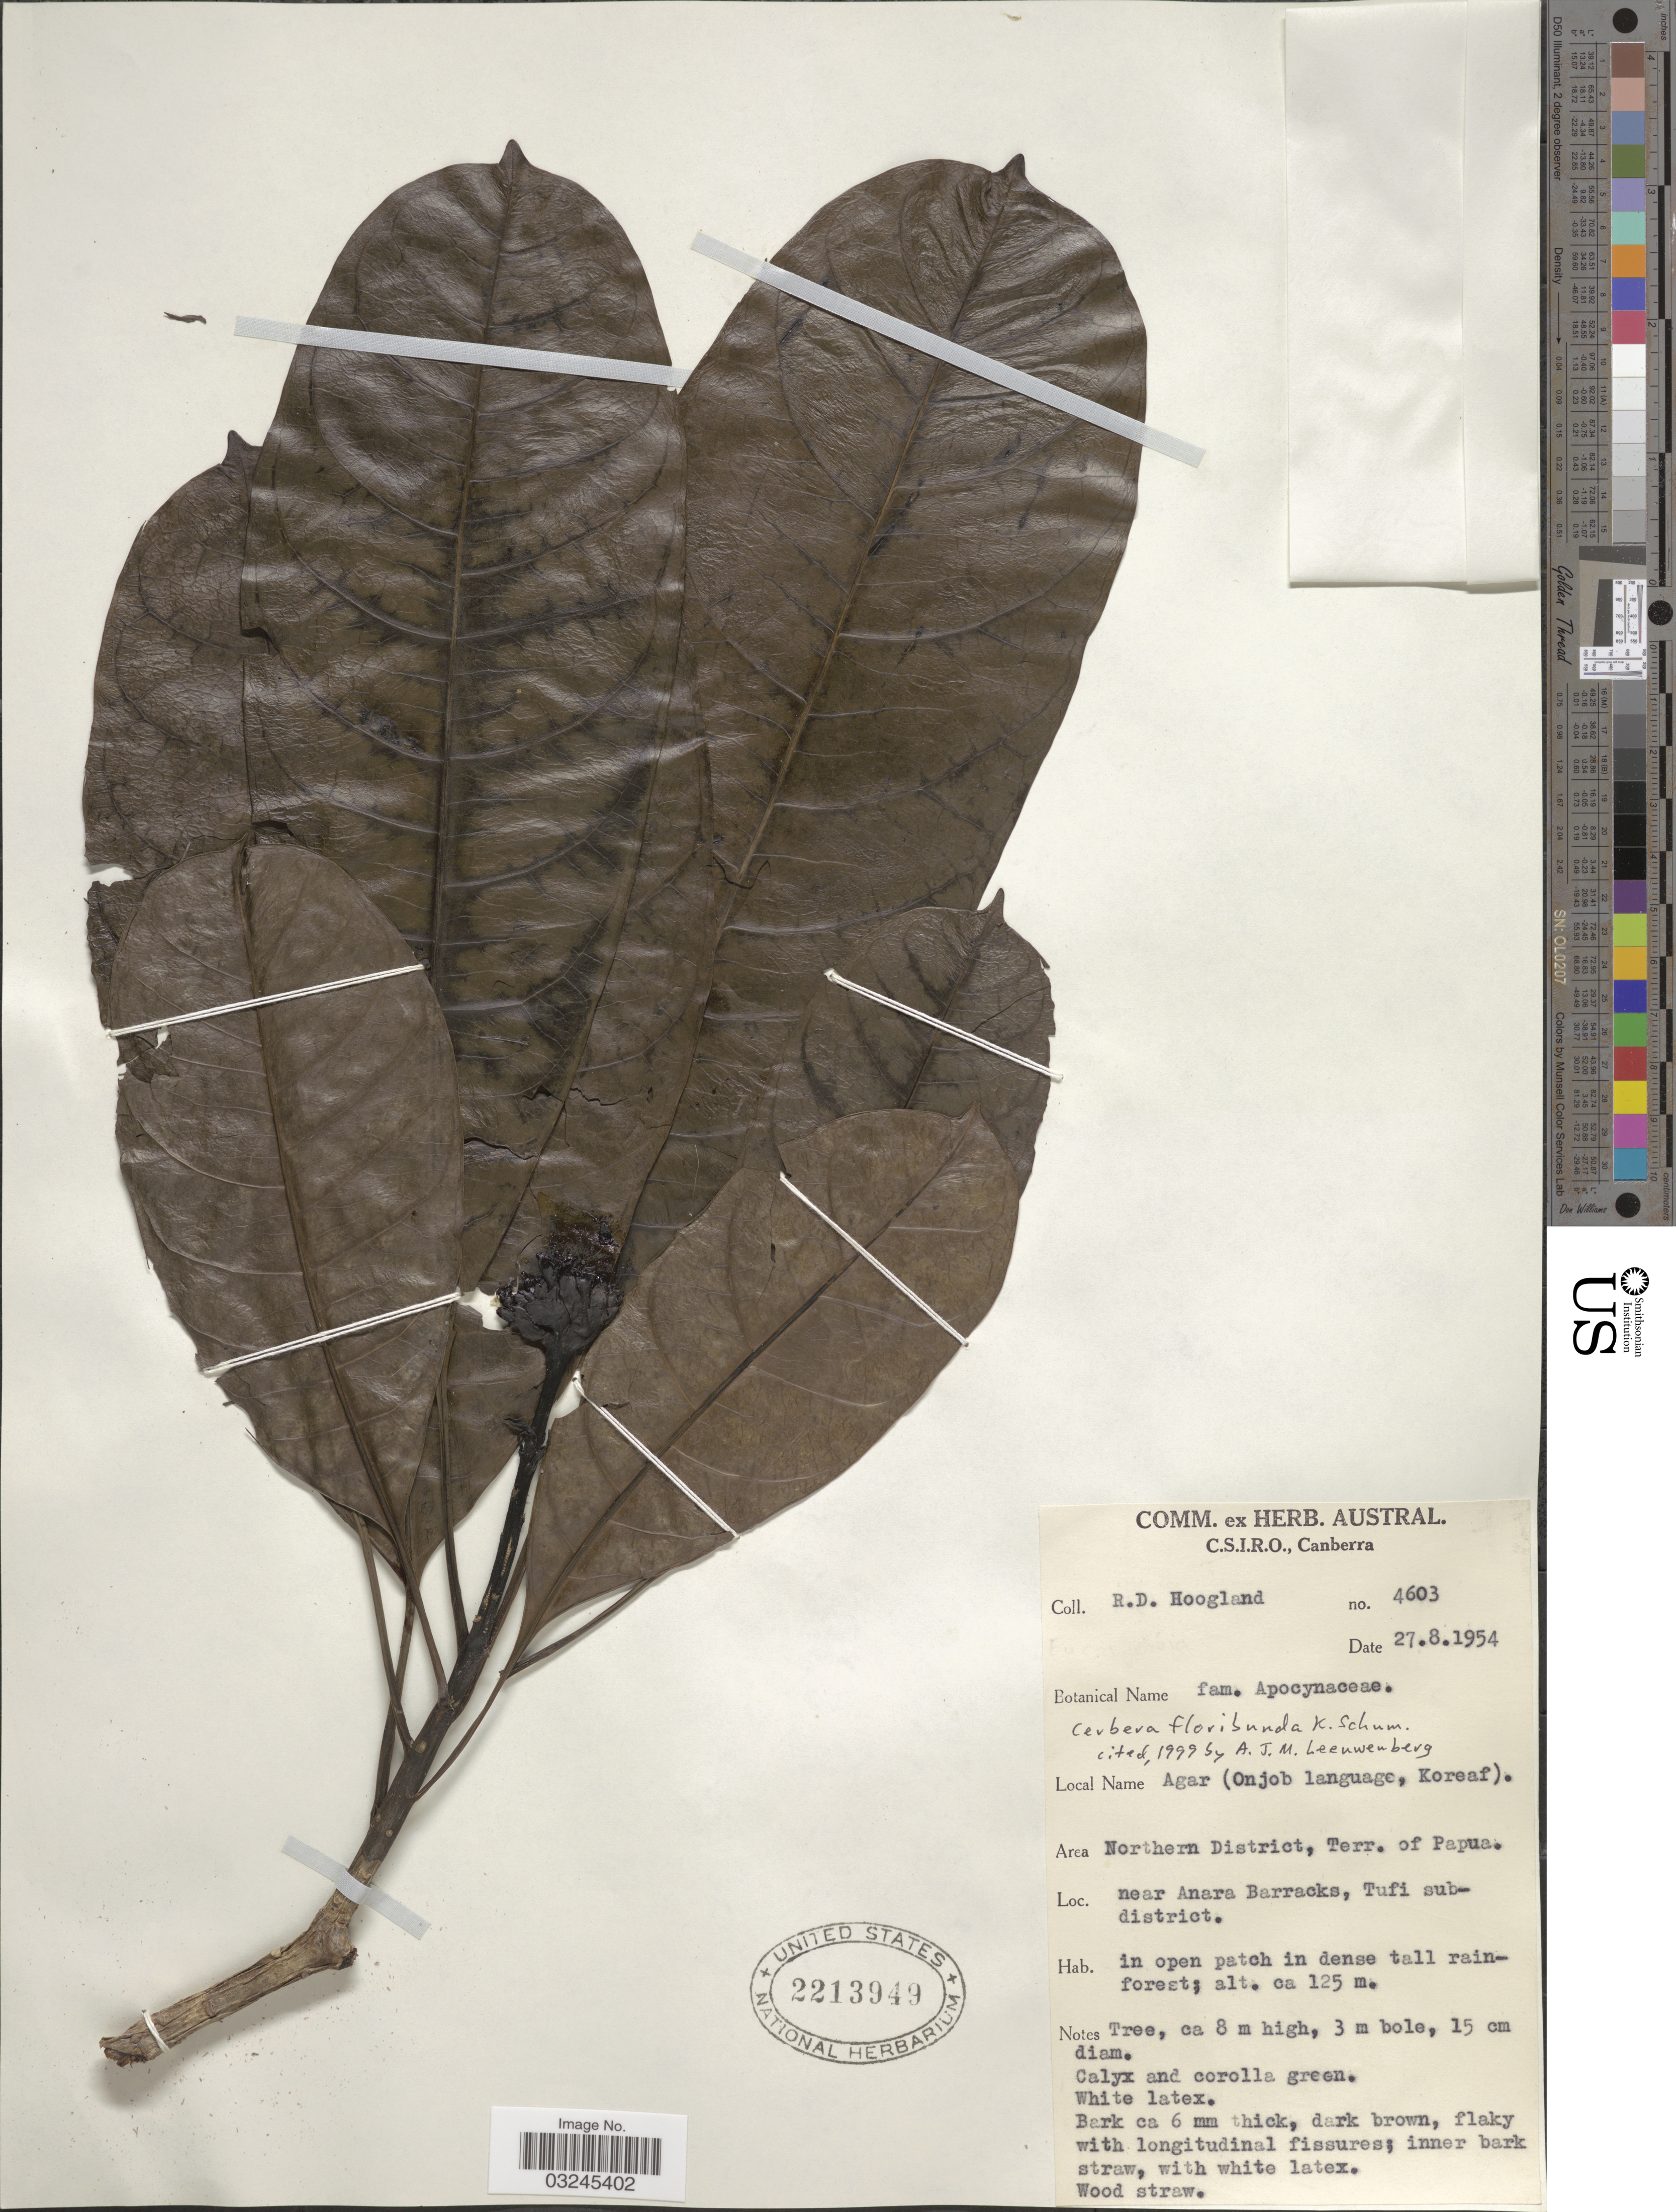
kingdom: Plantae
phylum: Tracheophyta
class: Magnoliopsida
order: Gentianales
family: Apocynaceae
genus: Cerbera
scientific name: Cerbera floribunda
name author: K. Schum.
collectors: R. D. Hoogland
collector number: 4603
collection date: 1954-08-27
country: Papua New Guinea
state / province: Northern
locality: Area Northern District, Terr. of Papua. Near Anara Barrracks, Tufi subdistrict.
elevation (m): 125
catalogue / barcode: US 2213949